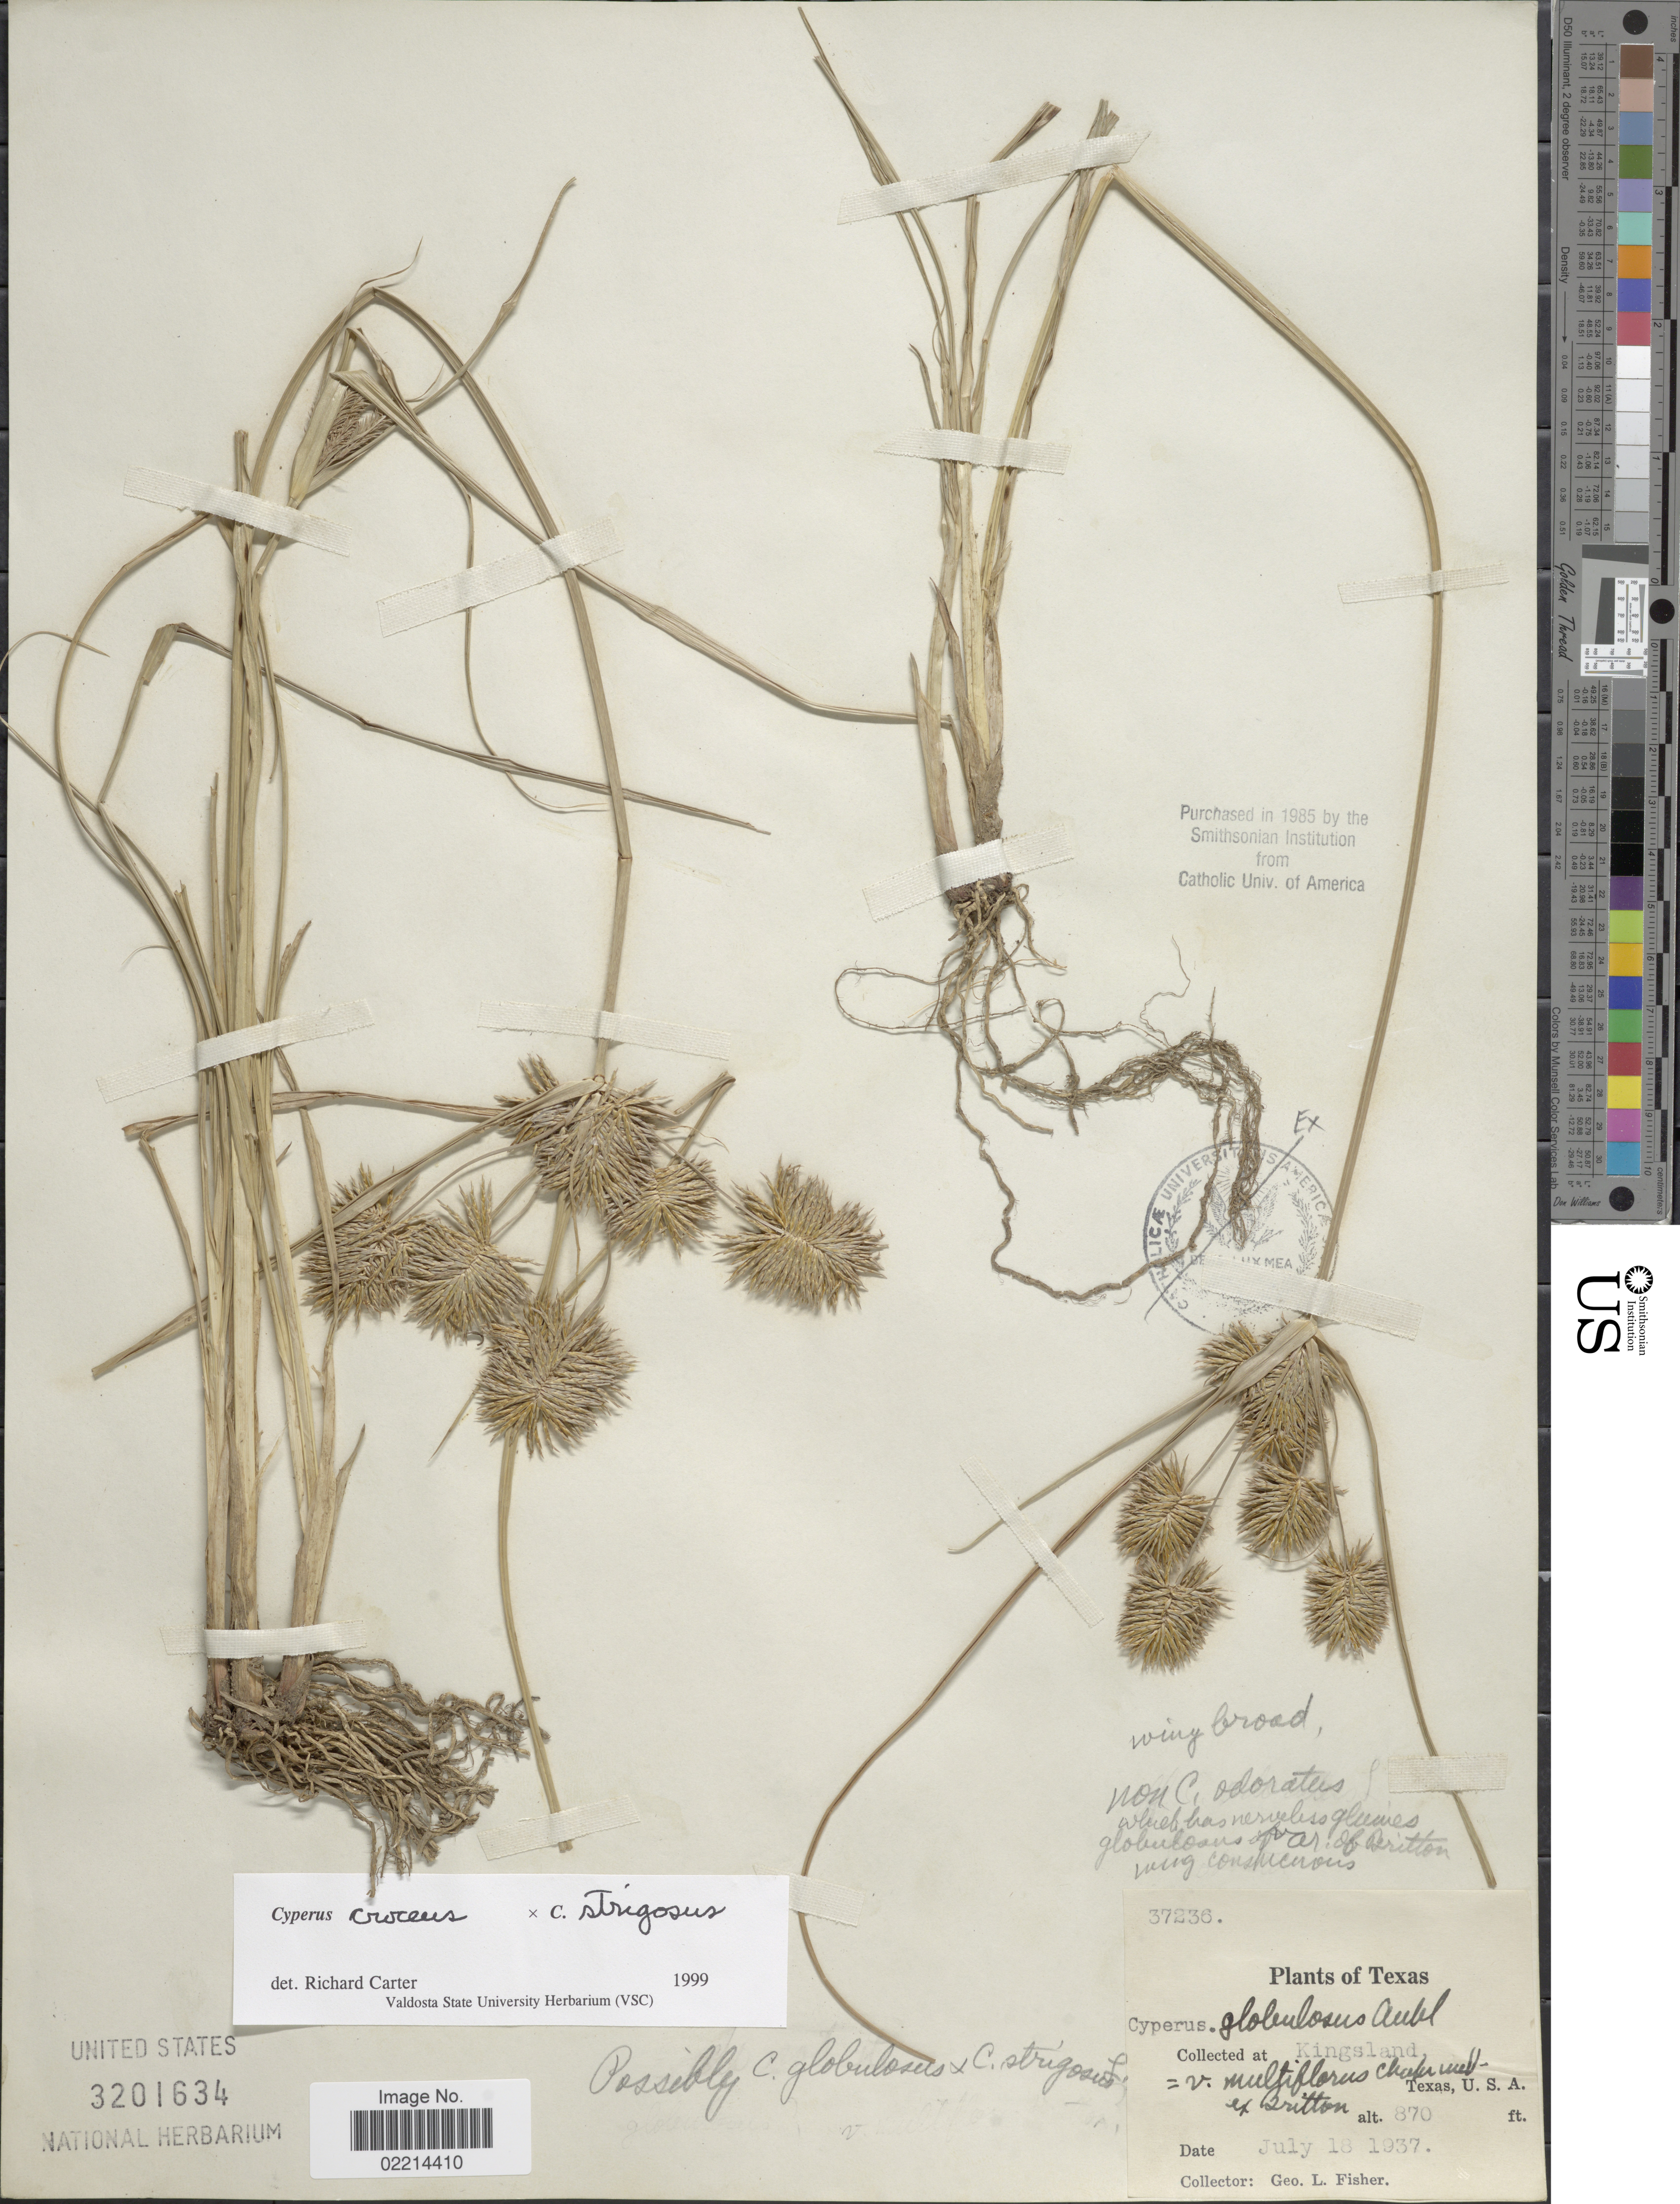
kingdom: Plantae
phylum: Tracheophyta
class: Liliopsida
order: Poales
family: Cyperaceae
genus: Cyperus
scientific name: Cyperus croceus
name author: Vahl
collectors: G. L. Fisher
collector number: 37236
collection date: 1937-07-18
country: United States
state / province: Texas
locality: Kingsland.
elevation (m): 265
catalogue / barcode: US 3201634